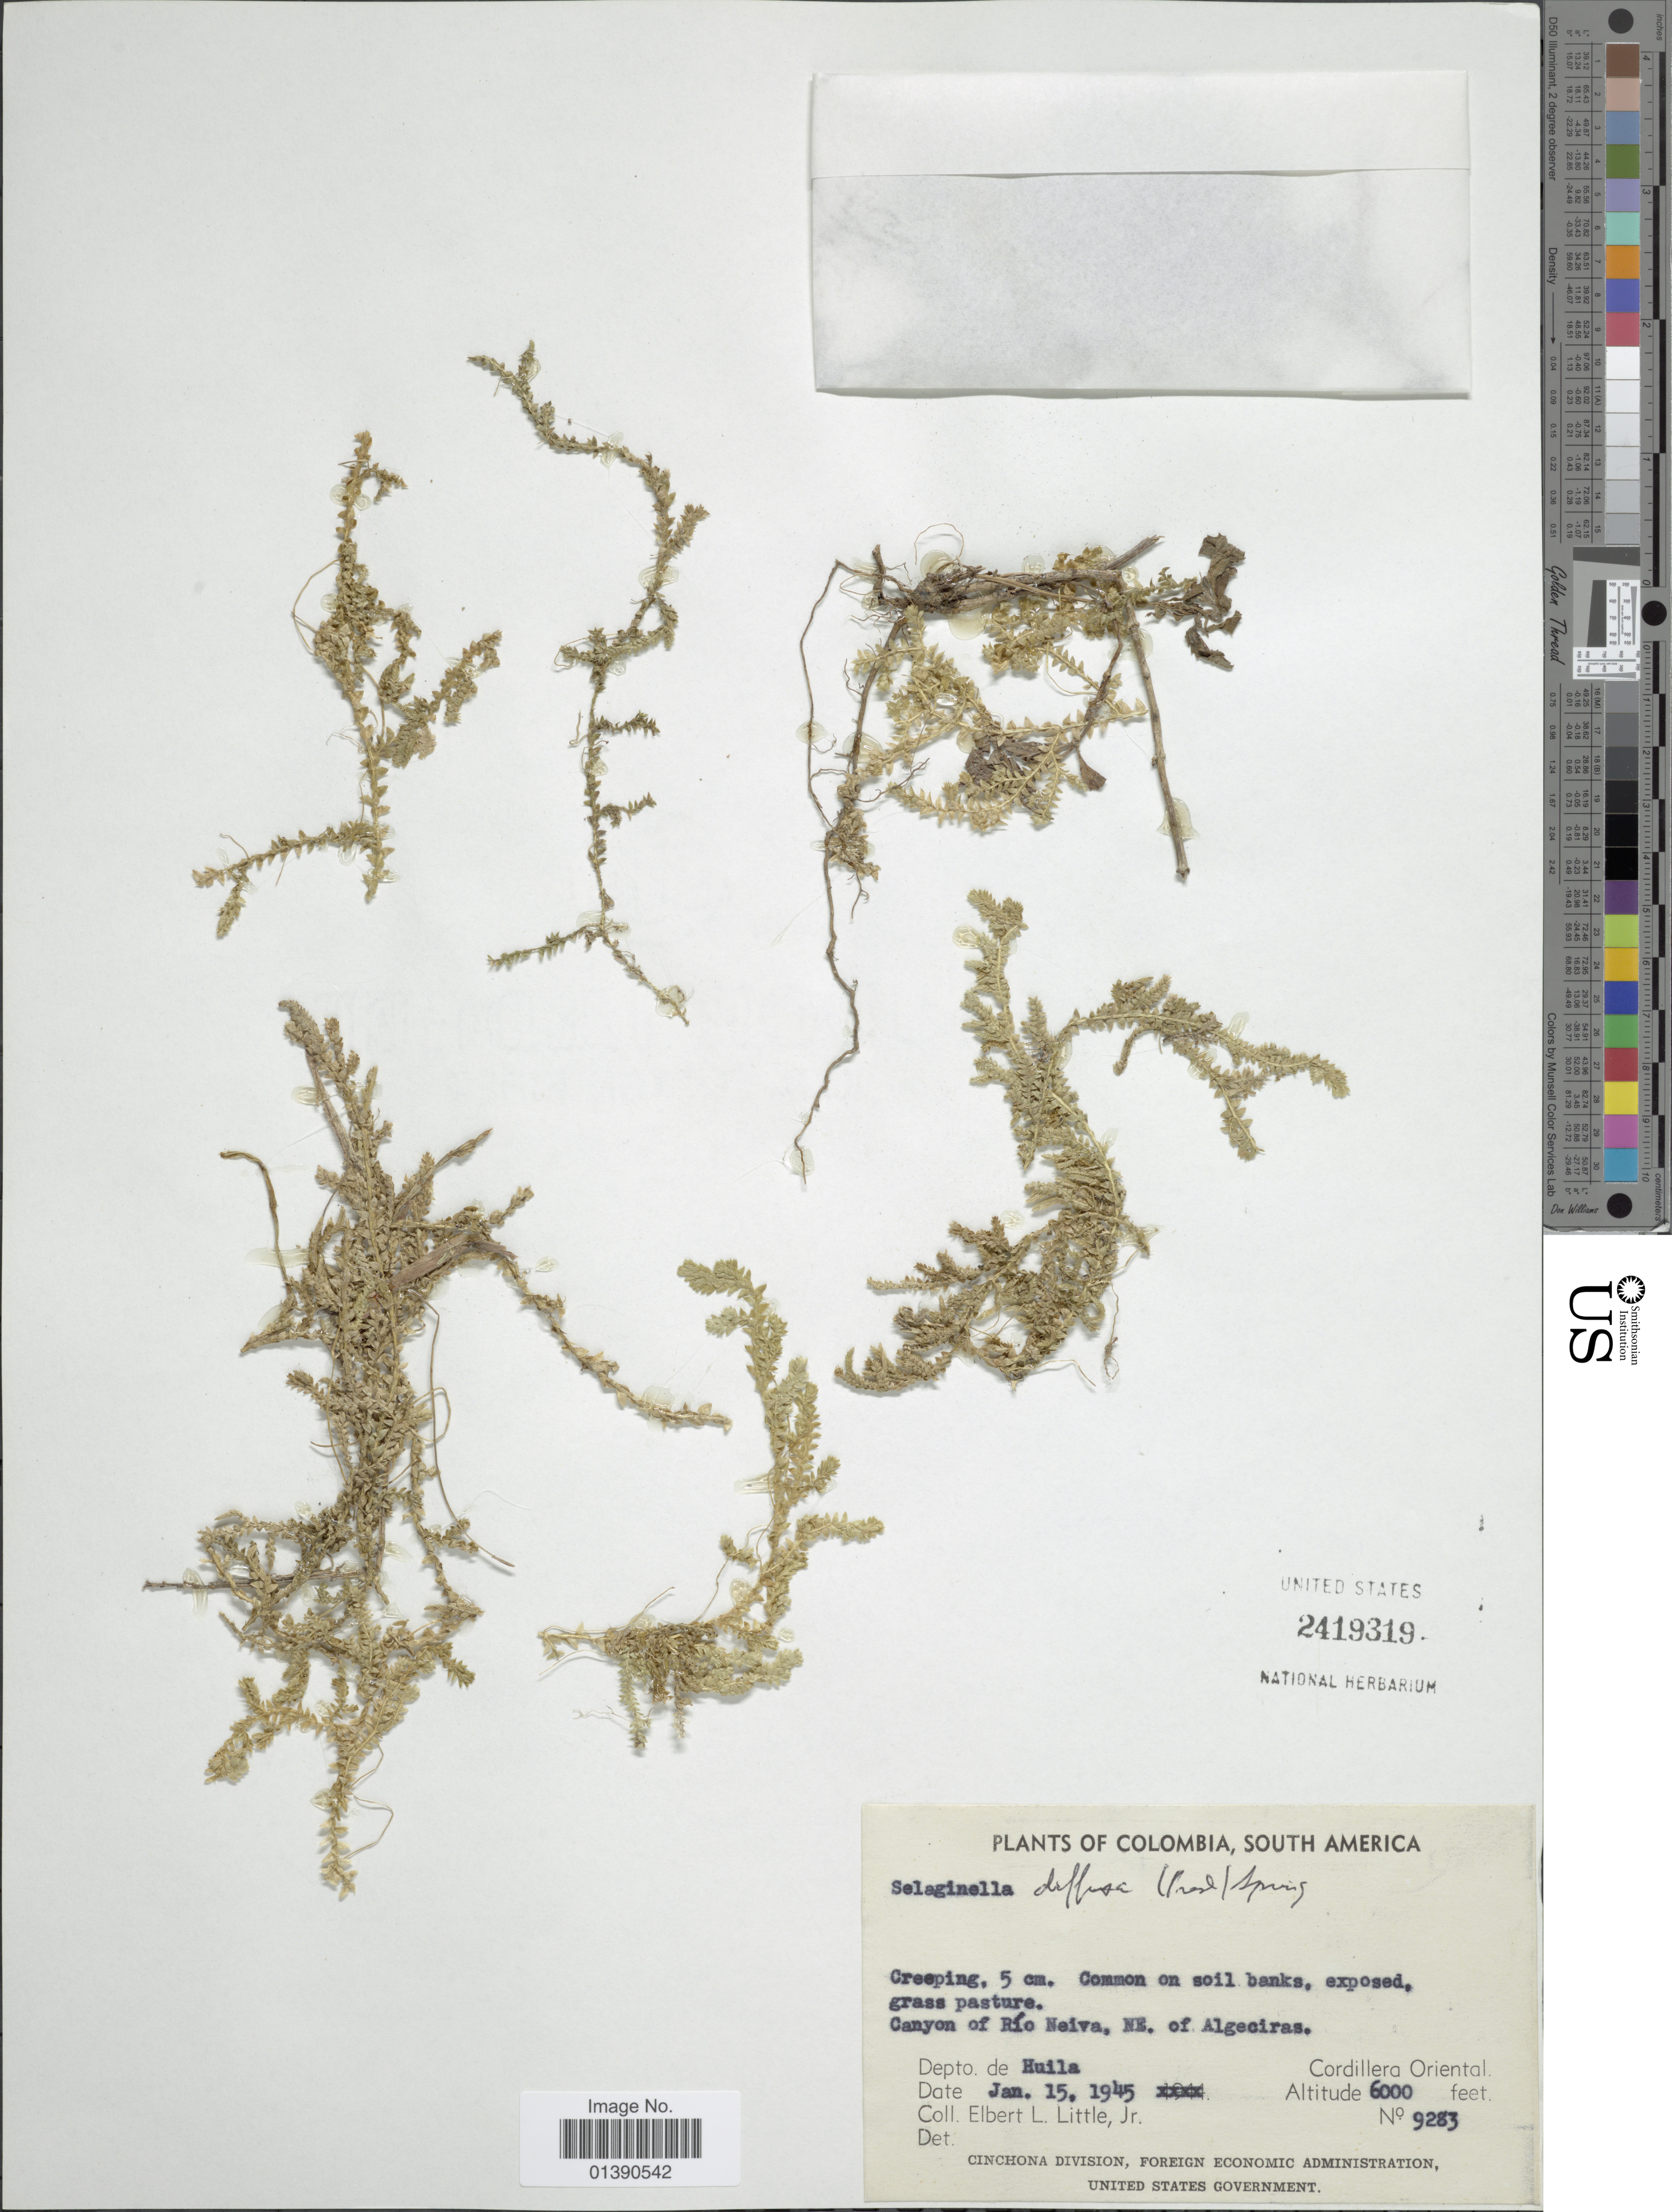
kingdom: Plantae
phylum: Tracheophyta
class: Lycopodiopsida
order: Selaginellales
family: Selaginellaceae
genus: Selaginella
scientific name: Selaginella diffusa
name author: (C. Presl) Spring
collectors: E. L. Little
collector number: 9283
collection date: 1945-01-15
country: Colombia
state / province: Huila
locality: Canyon of Río Neiva, NE of Algeciras, Cordillera Oriental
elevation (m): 1829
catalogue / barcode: US 2419319